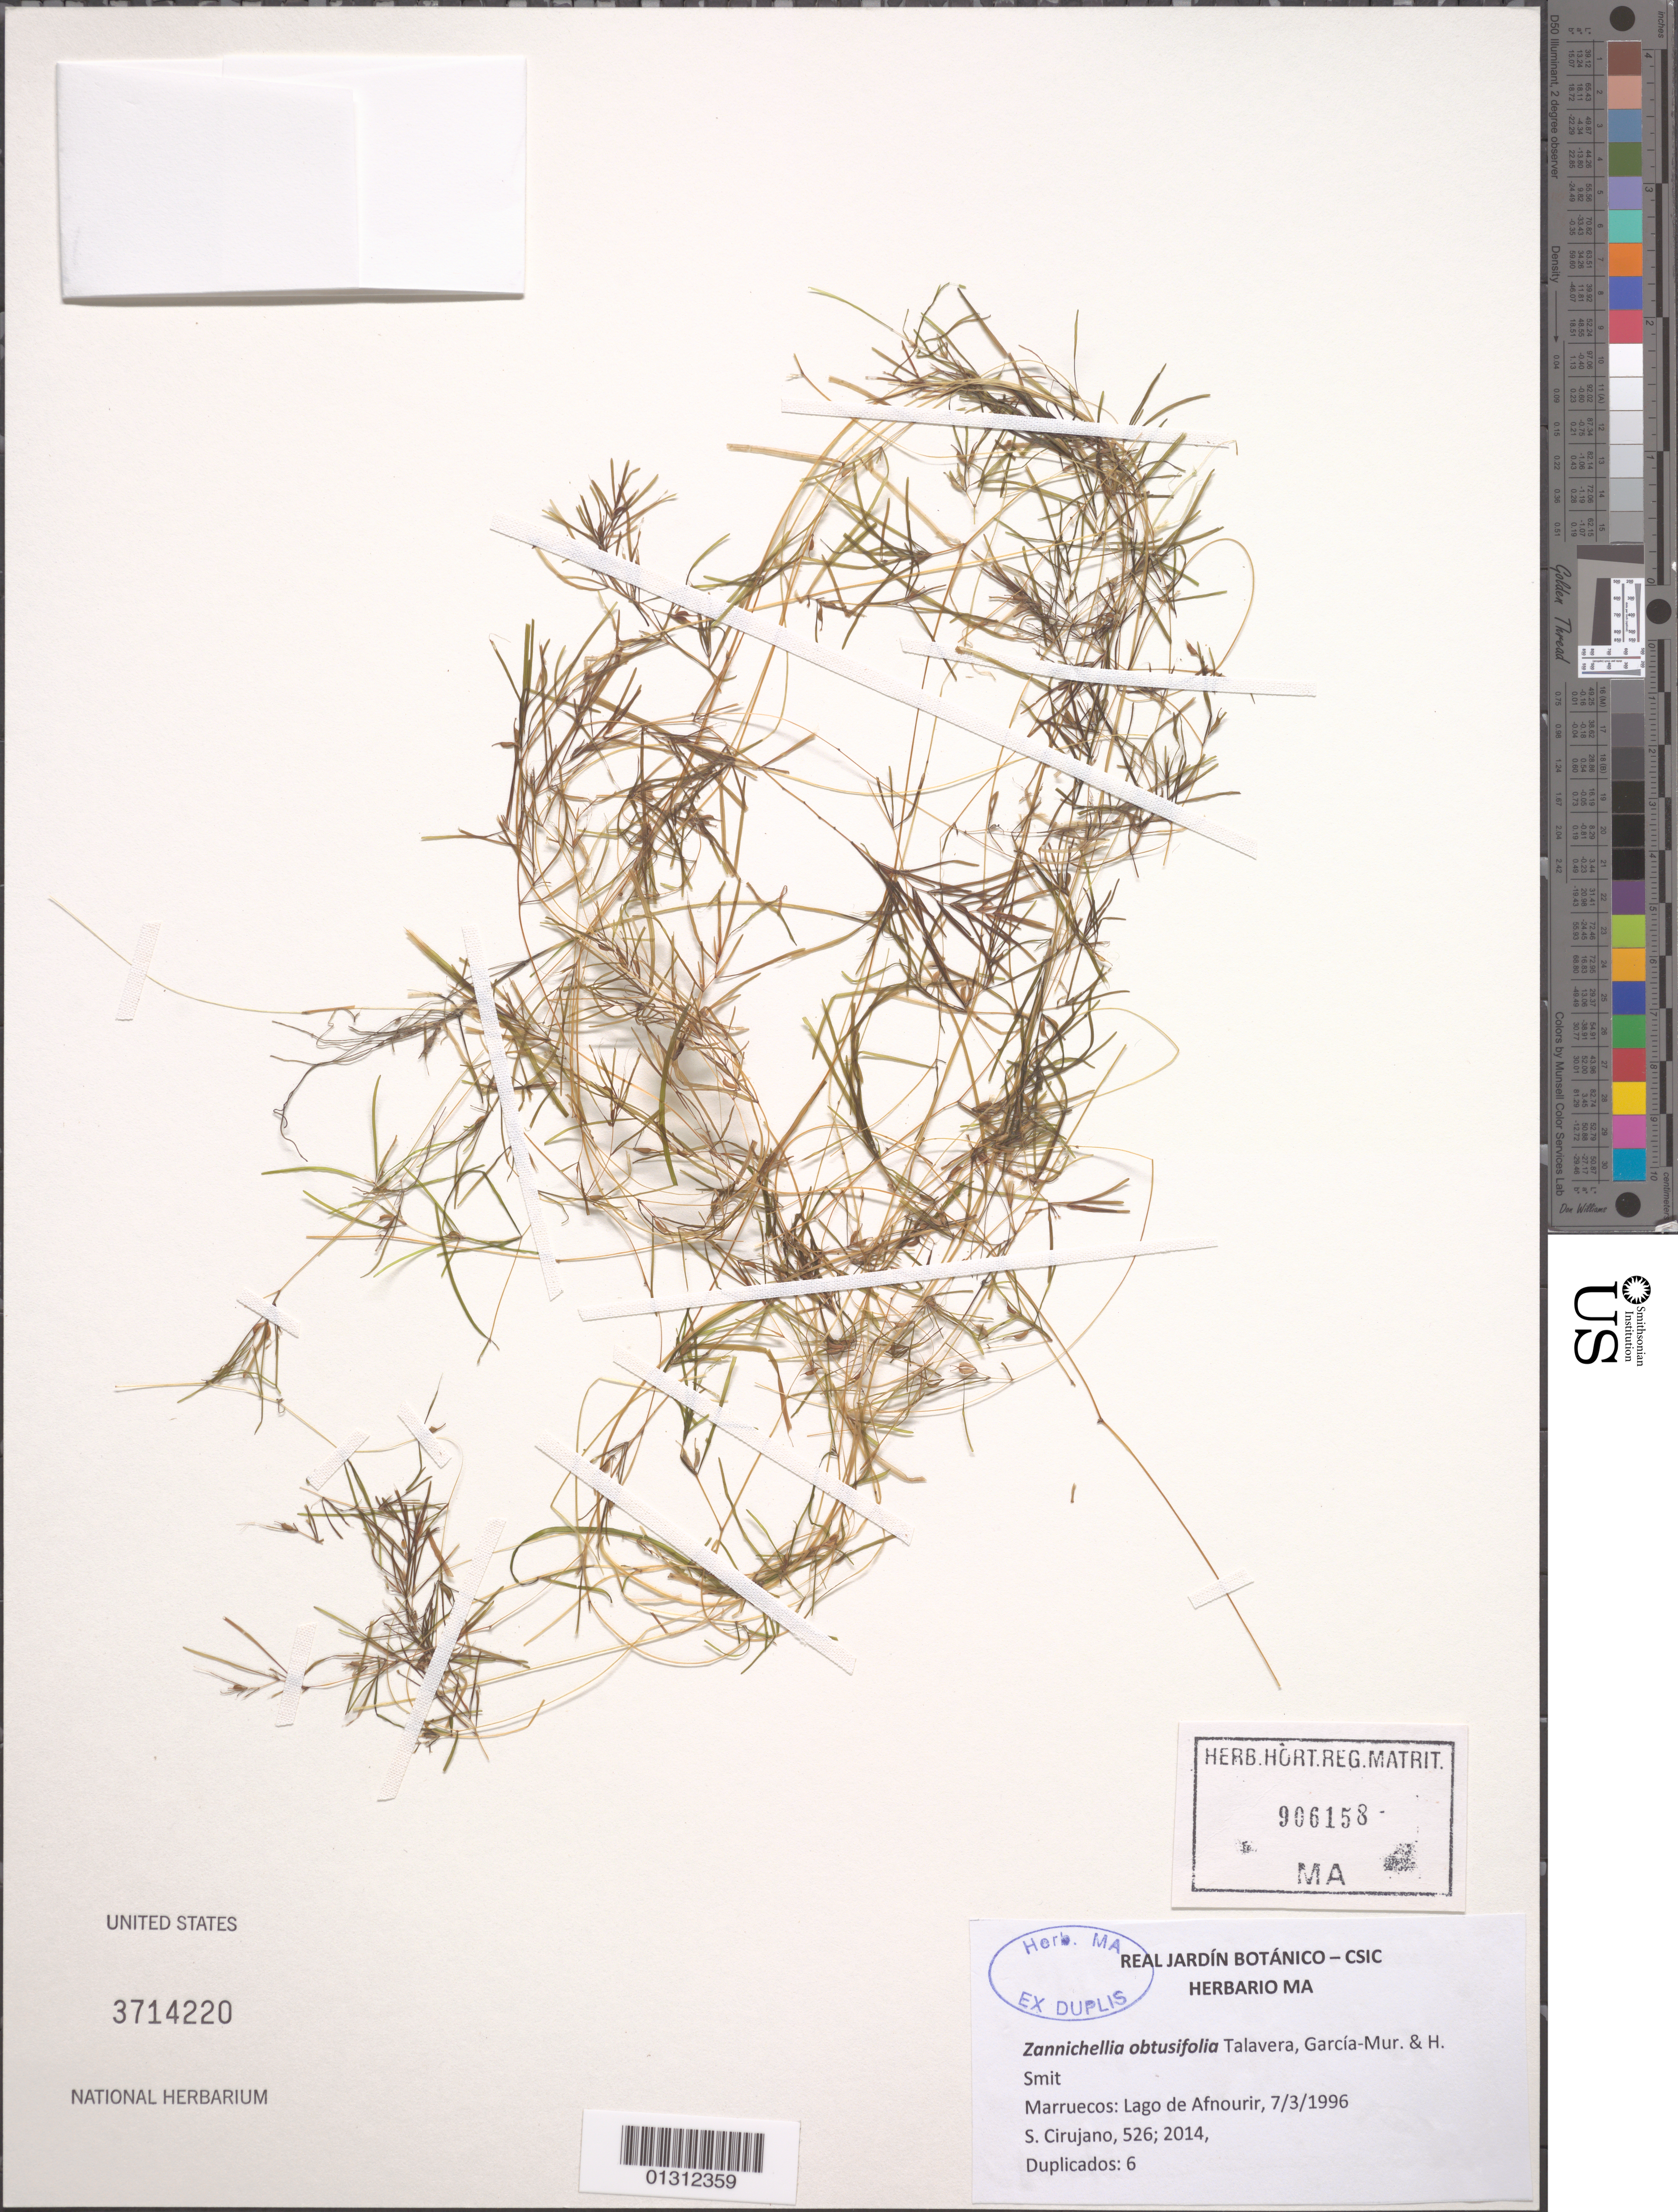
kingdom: Plantae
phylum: Tracheophyta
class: Liliopsida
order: Alismatales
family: Potamogetonaceae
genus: Zannichellia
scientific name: Zannichellia obtusifolia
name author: Talavera et al.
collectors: S. Cirujano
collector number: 526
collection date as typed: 7/3/1996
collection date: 1996-03-07 or 1996-07-03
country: Morocco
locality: Marruecos: Lago de Afnourir.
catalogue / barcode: US 3714220